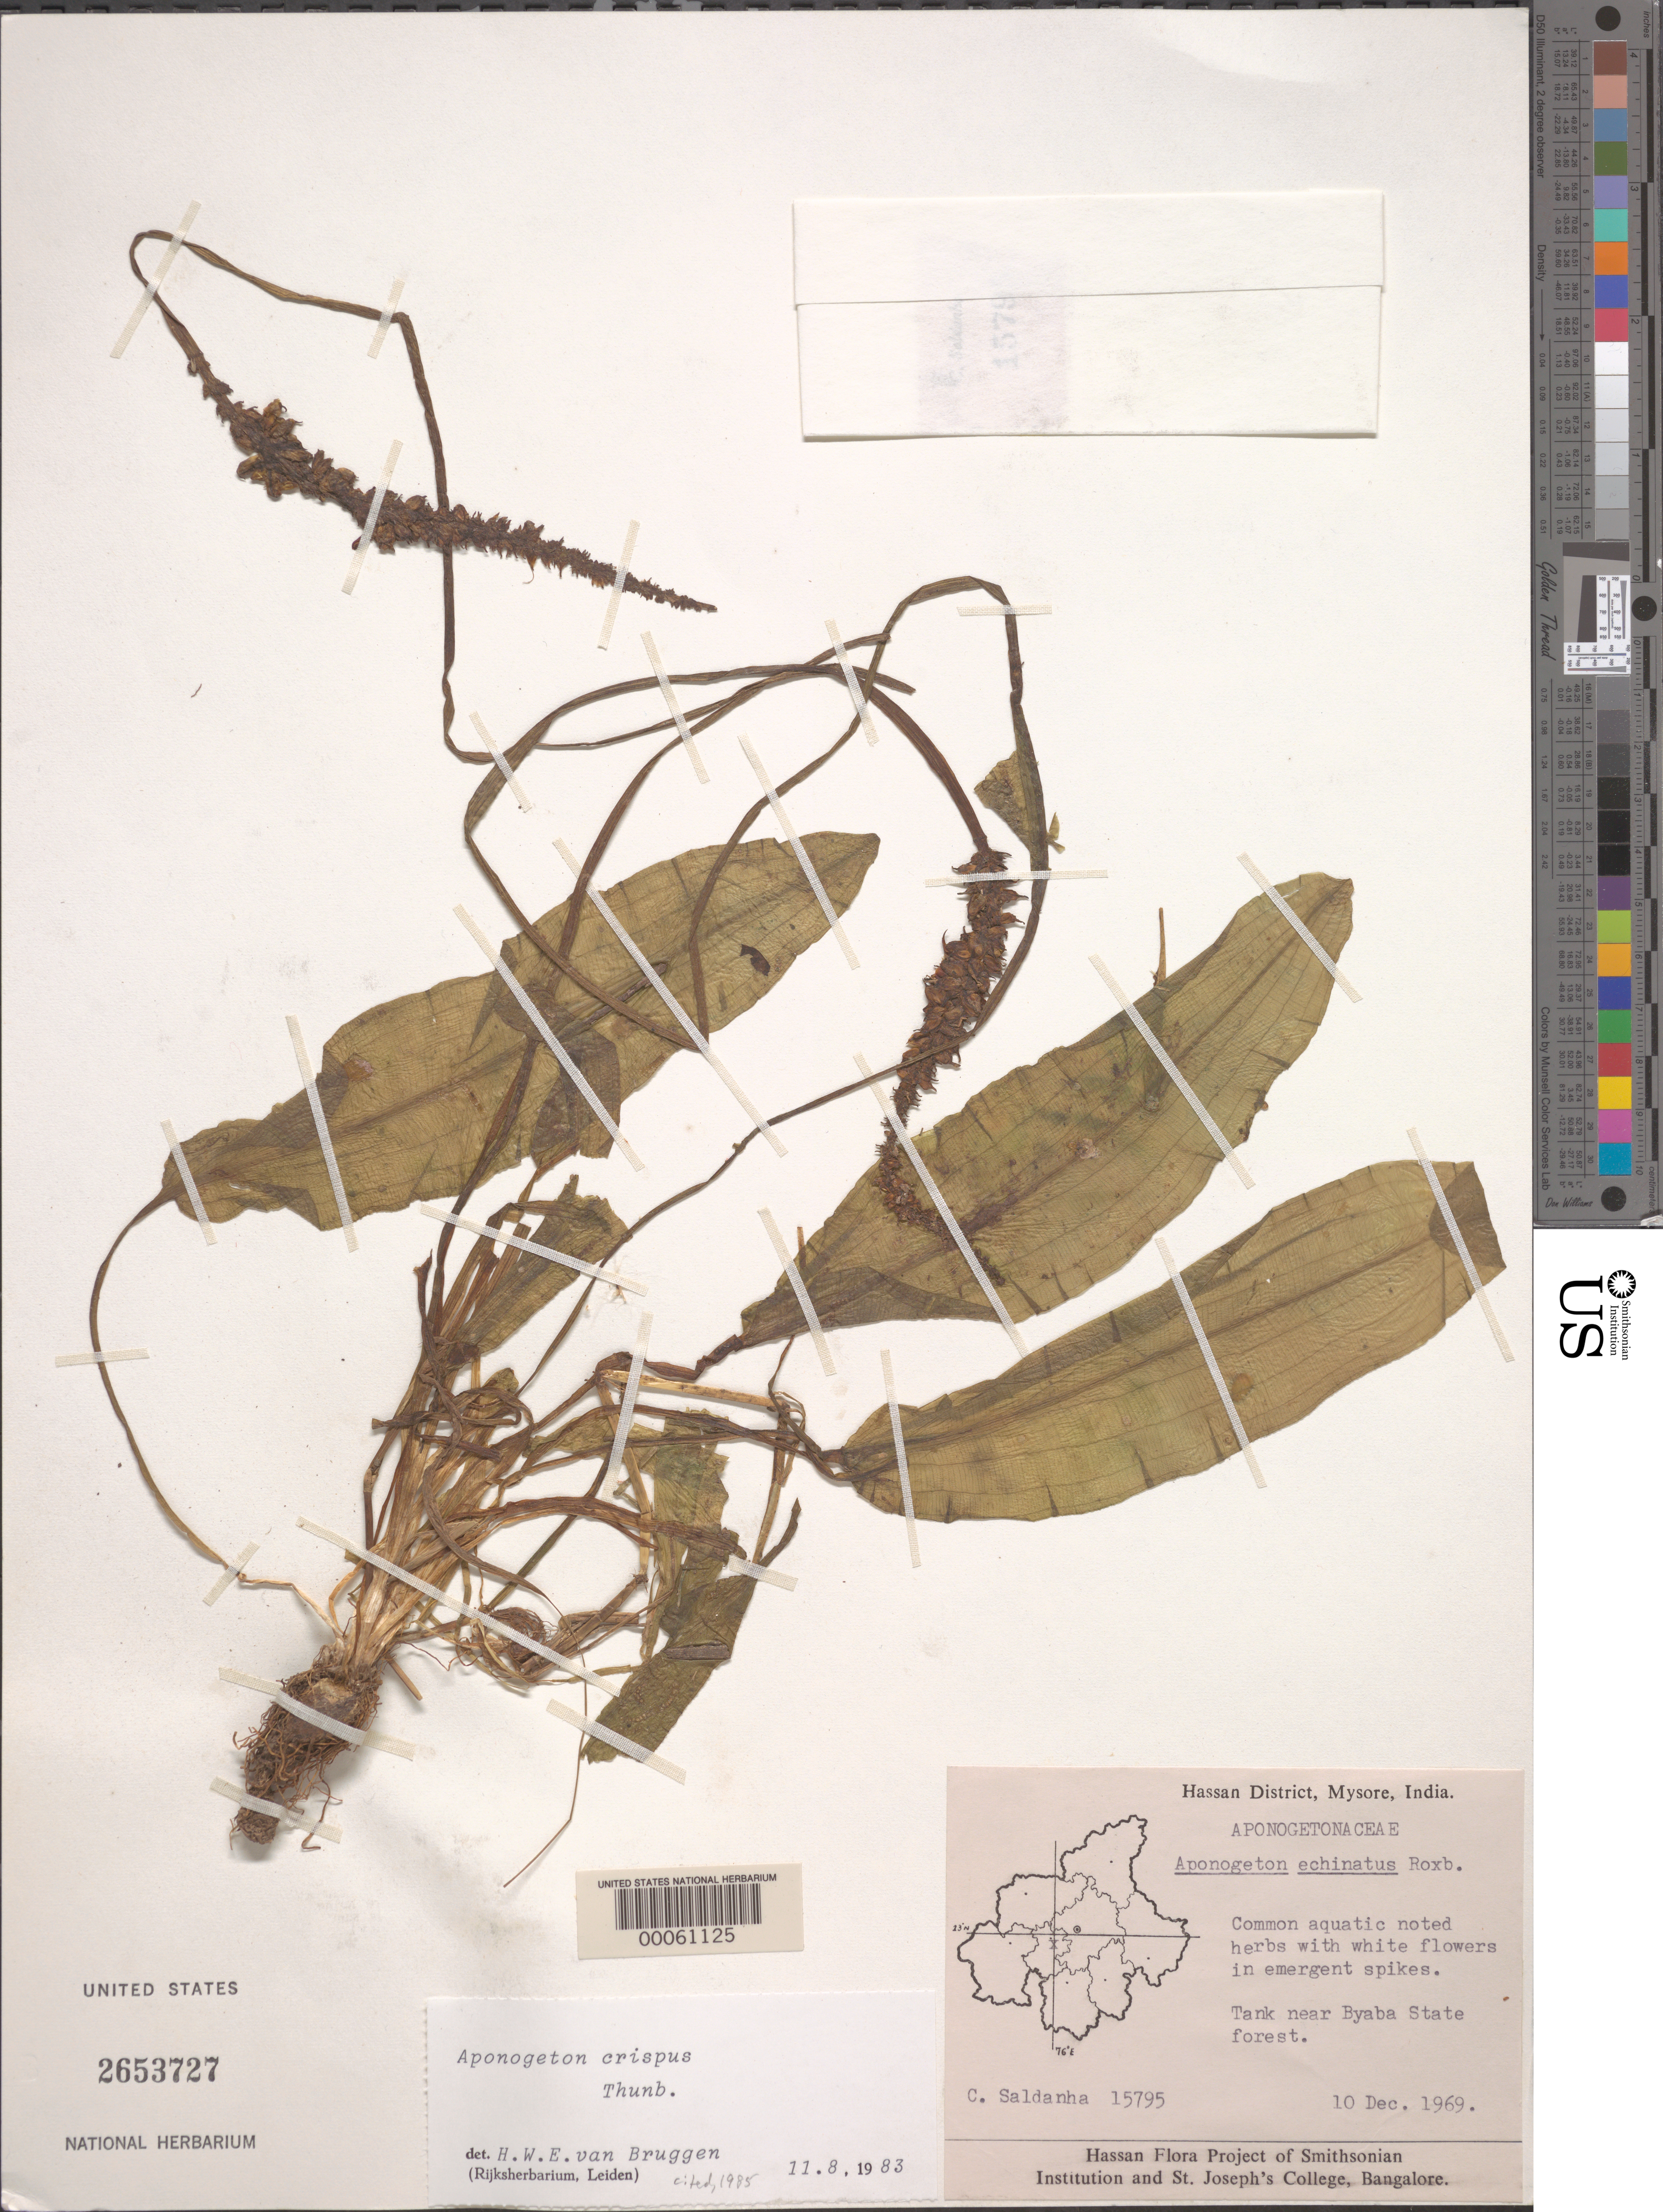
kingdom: Plantae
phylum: Tracheophyta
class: Liliopsida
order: Alismatales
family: Aponogetonaceae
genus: Aponogeton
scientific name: Aponogeton crispus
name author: Thunb.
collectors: C. J. Saldanha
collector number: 15795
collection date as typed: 10 Dec 1969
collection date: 1969-12-10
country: India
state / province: Karnataka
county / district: Hassan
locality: Tank near byaba state forest, mysore state [mysore state = karnataka.]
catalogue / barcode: US 2653727